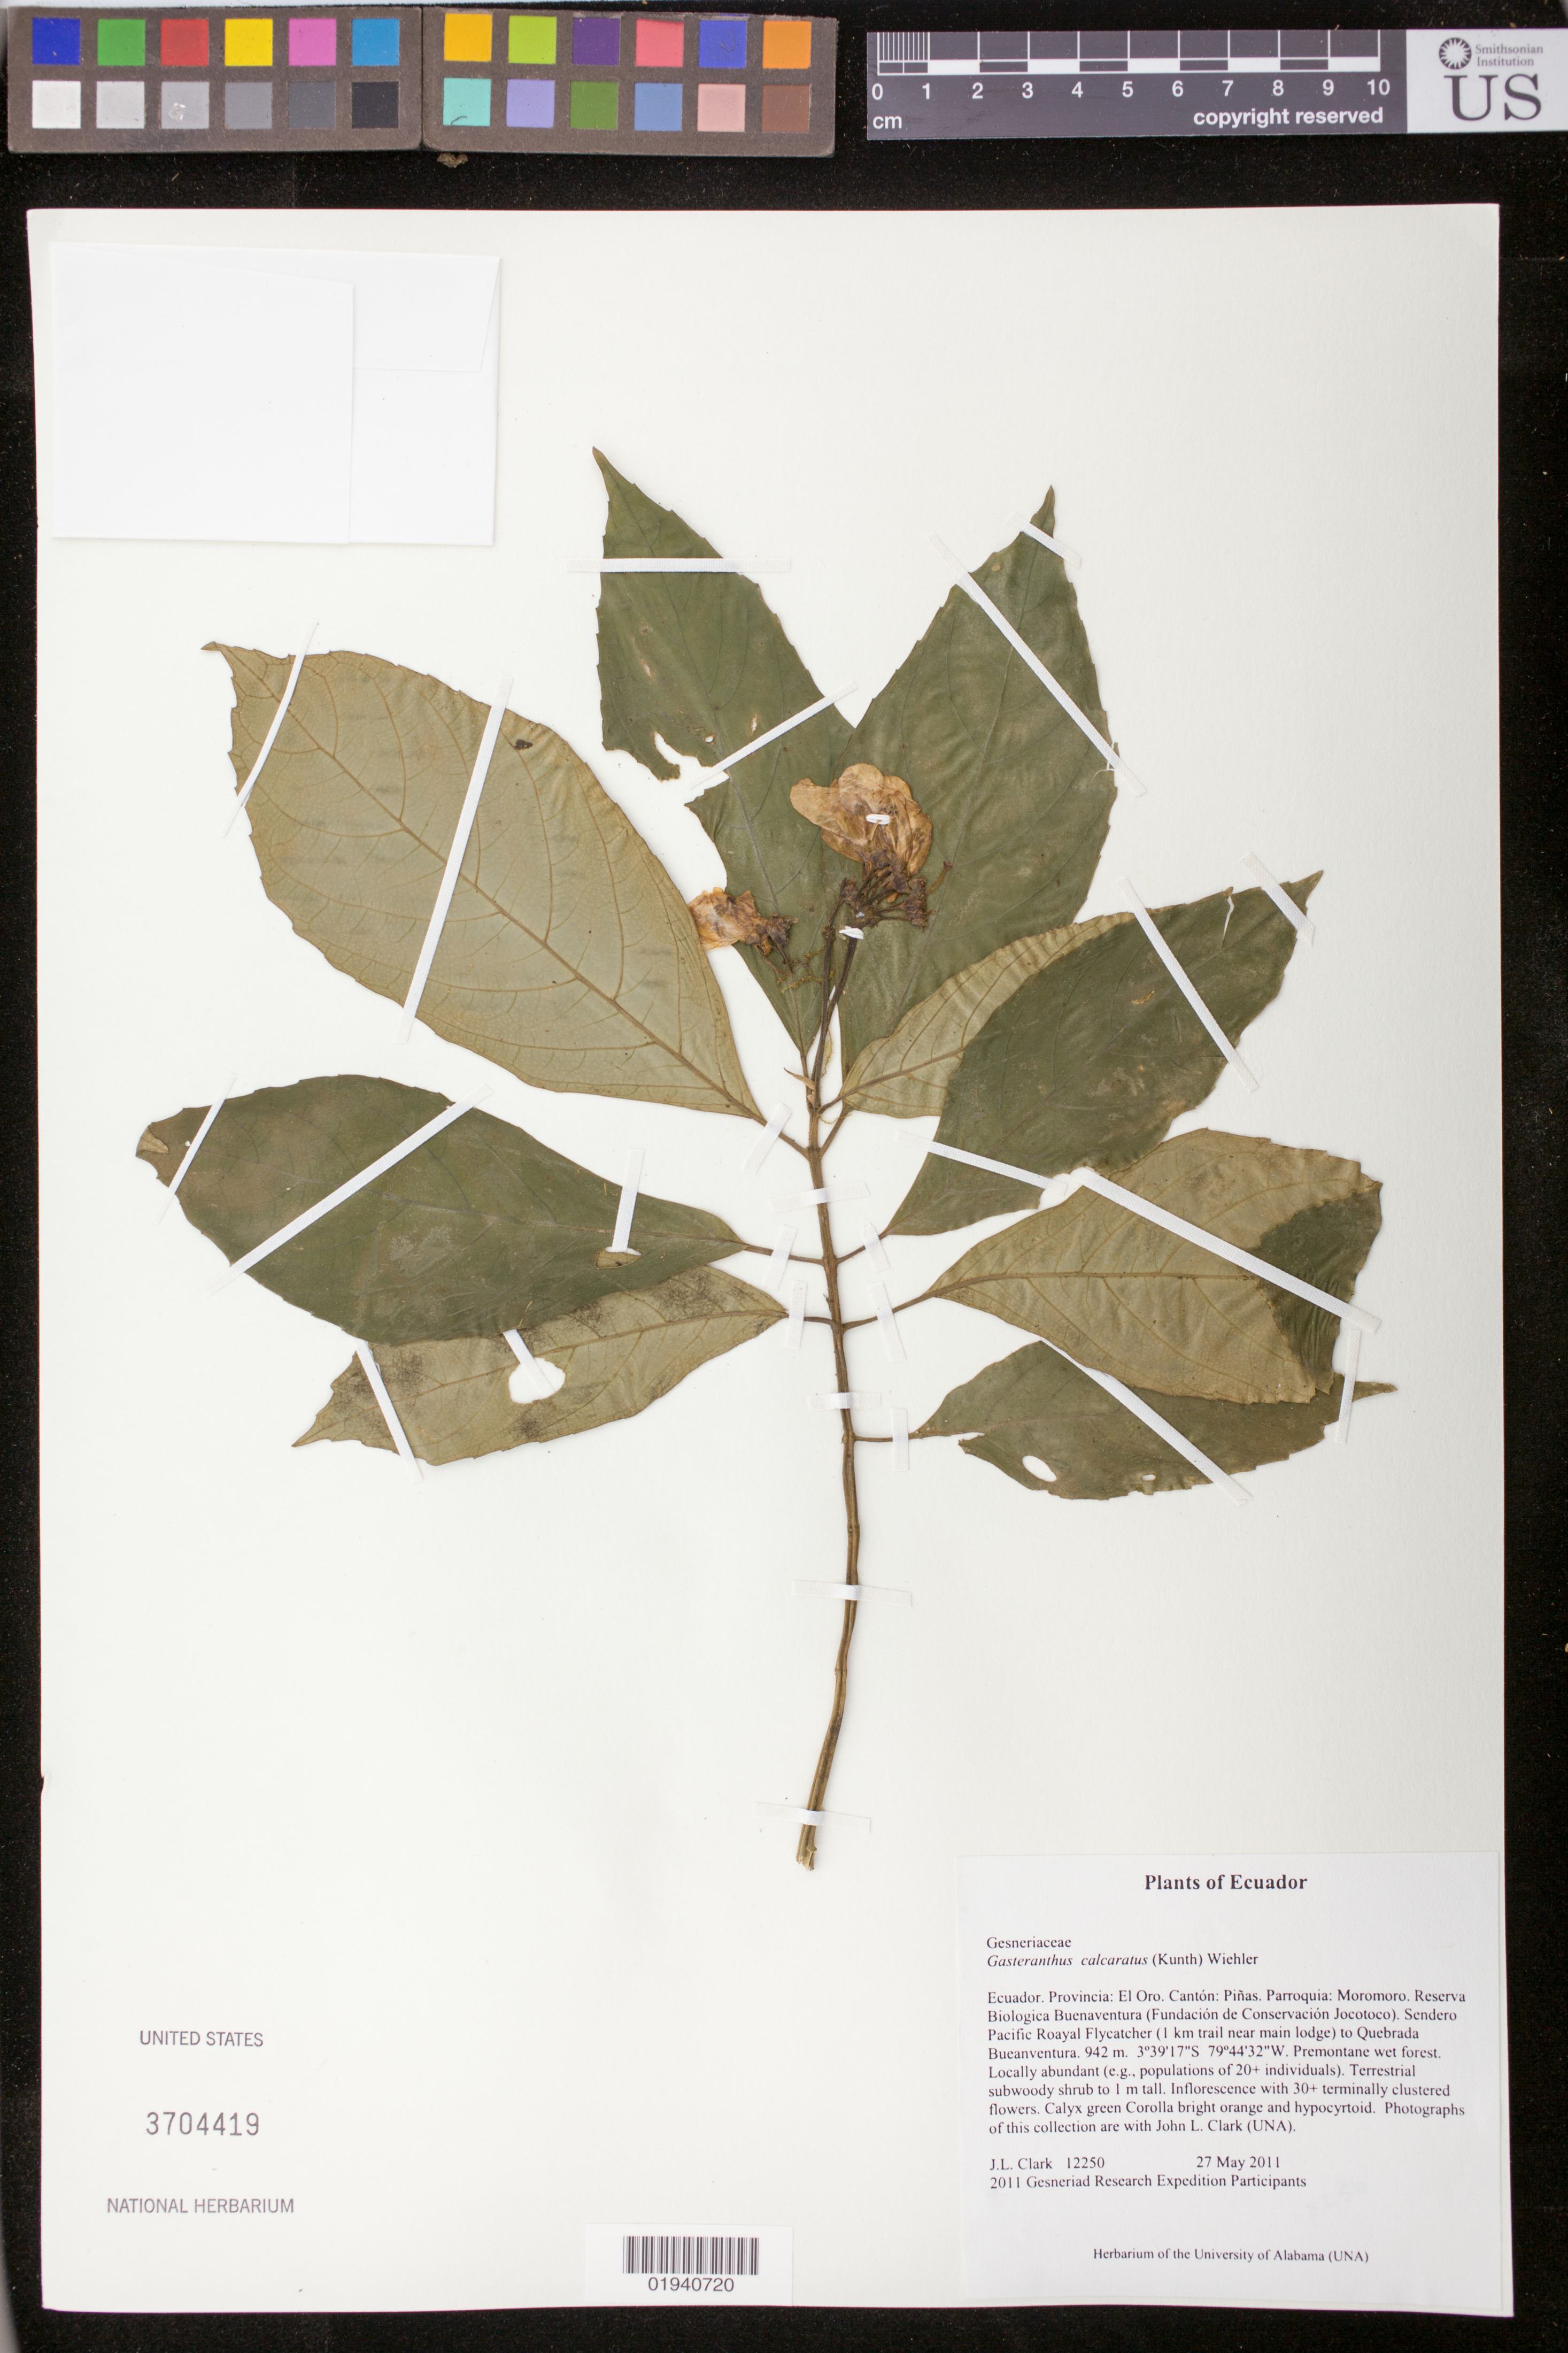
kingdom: Plantae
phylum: Tracheophyta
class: Magnoliopsida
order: Lamiales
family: Gesneriaceae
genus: Gasteranthus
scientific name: Gasteranthus calcaratus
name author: (Kunth) Wiehler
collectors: J. L. Clark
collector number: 12250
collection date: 2011-05-27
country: Ecuador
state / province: El Oro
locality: Canton: Pinas, Parroquia, Moromoro, Reserva Biologica Buenaventura (Fundacion de Conservacion Jocotoco). Sendero Pacific Roayal Flycatcher (1 km trail near main lodge) to Quebrada Bueanventura.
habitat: Premontane wet forest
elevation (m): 942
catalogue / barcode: US 3704419